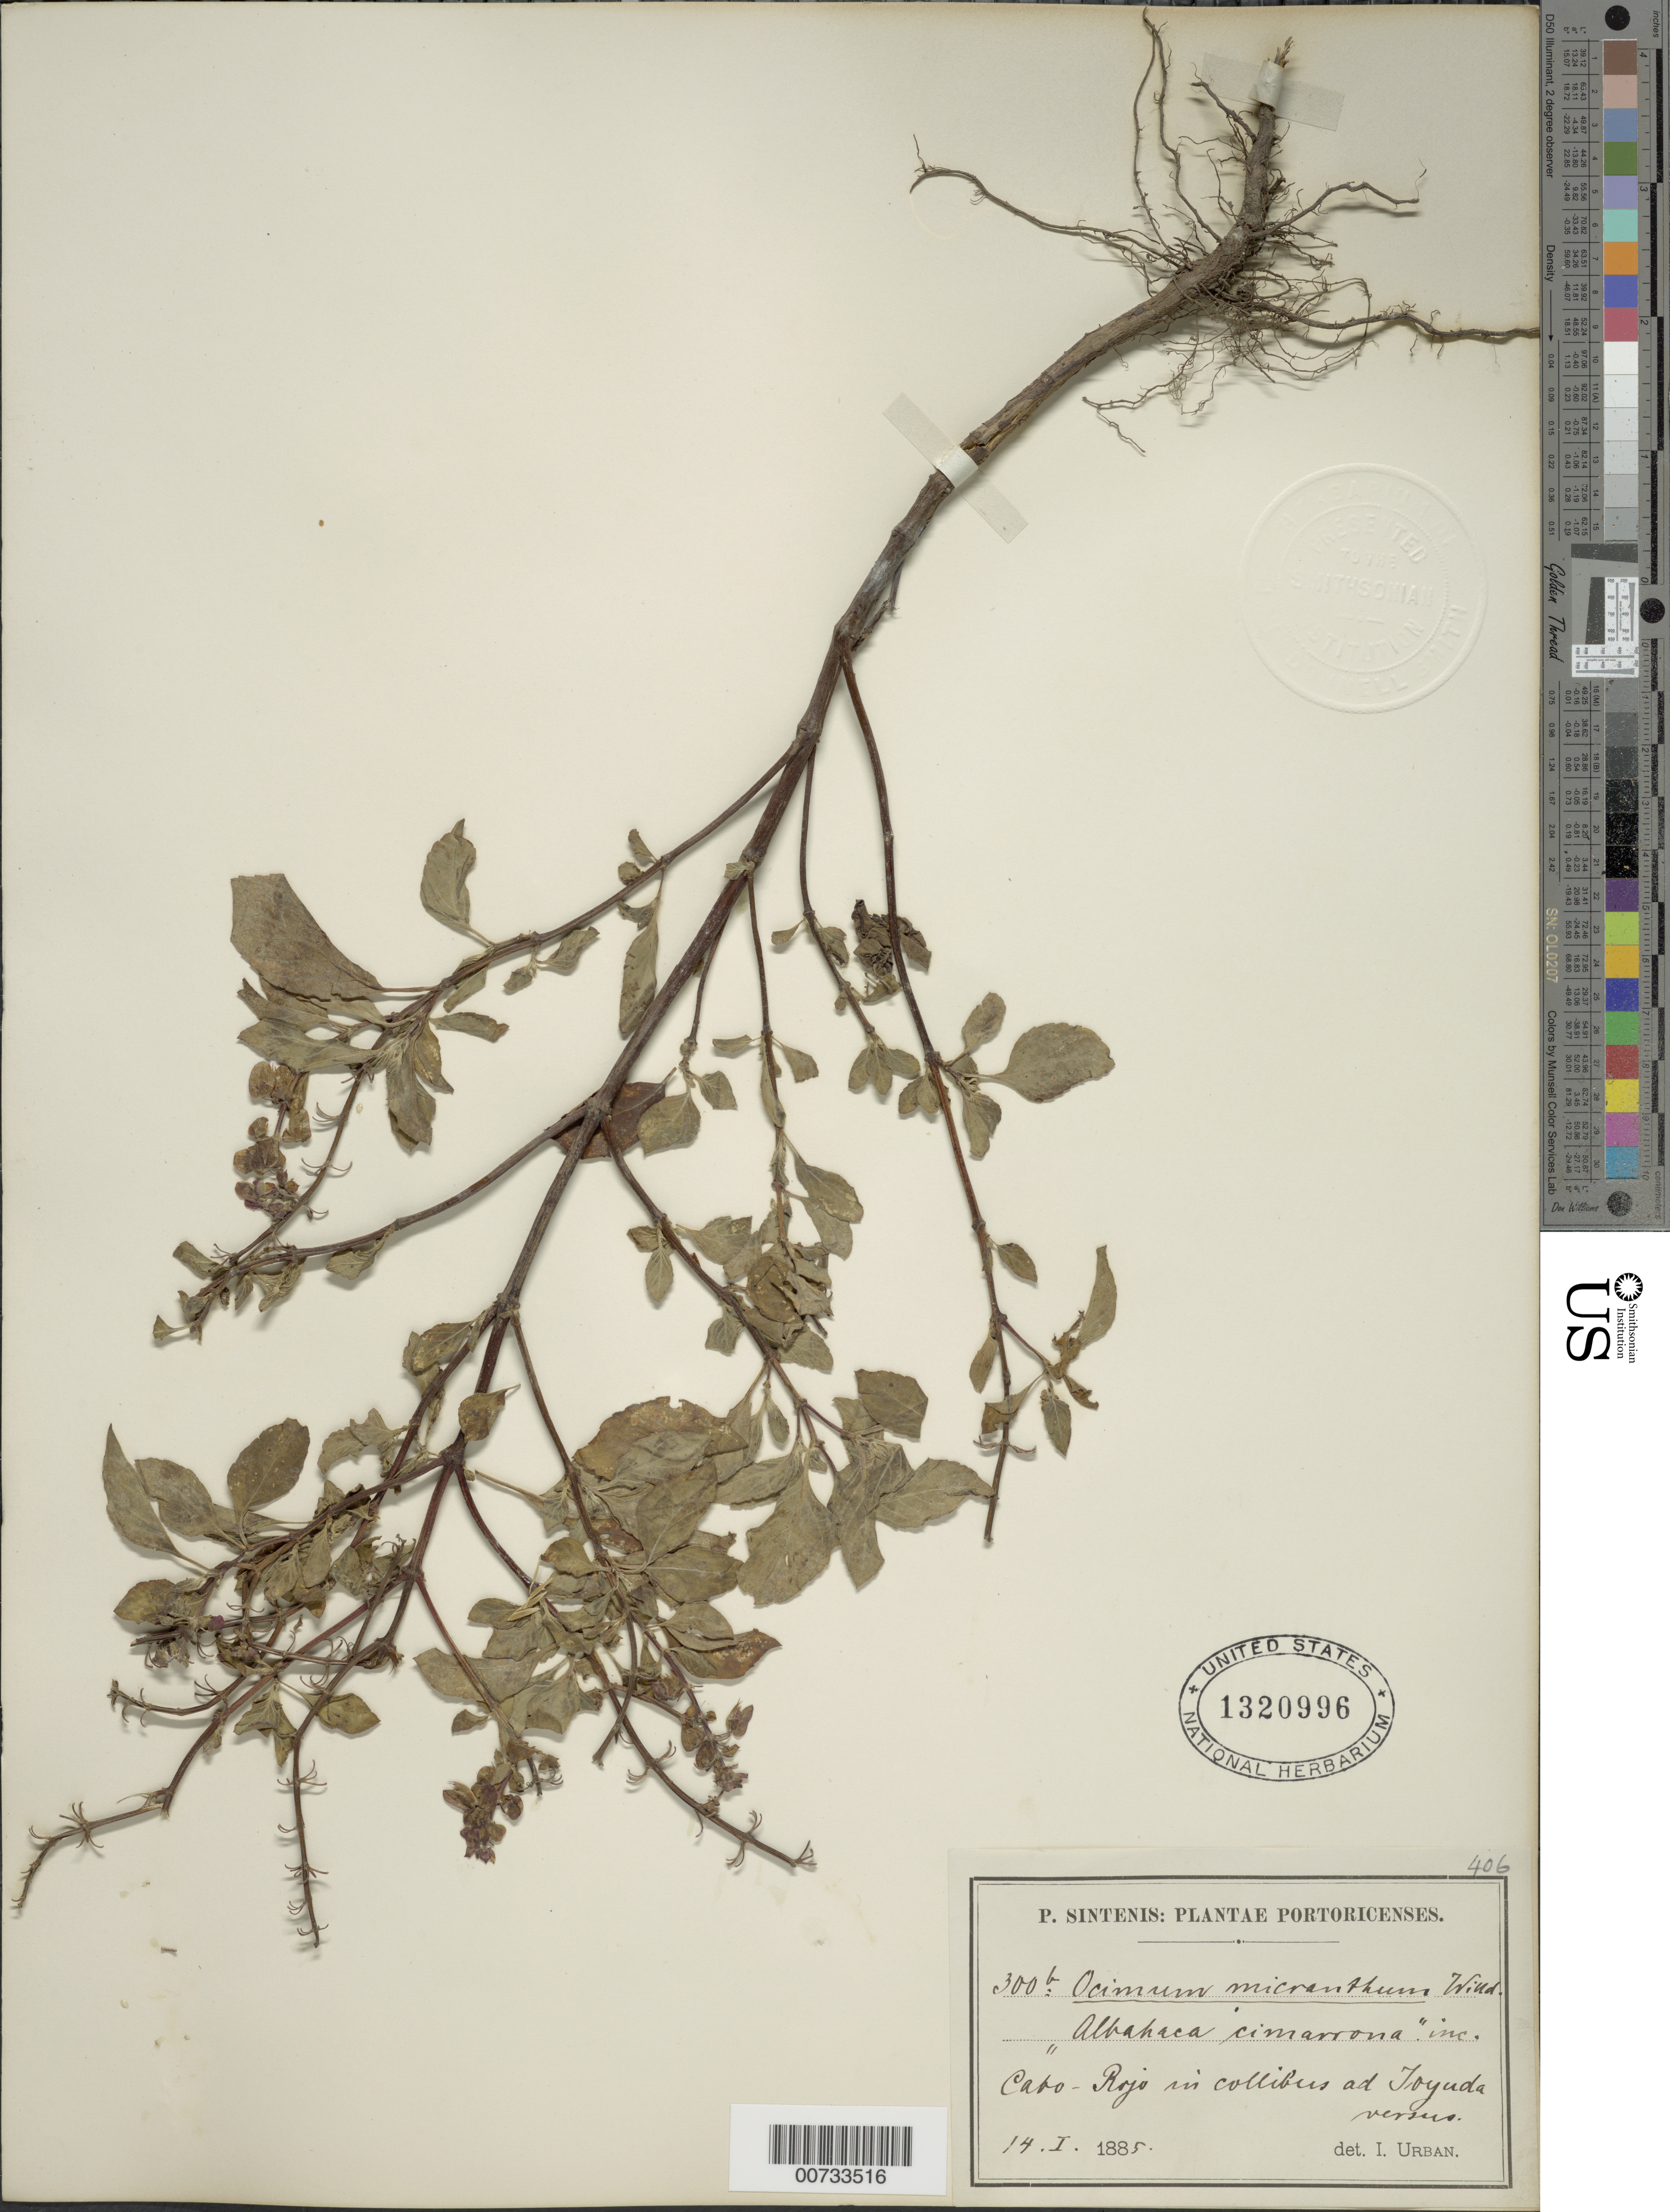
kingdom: Plantae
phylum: Tracheophyta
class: Magnoliopsida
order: Lamiales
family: Lamiaceae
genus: Ocimum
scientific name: Ocimum campechianum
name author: Mill.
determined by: Urban, Ignatz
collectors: P. Sintenis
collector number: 300b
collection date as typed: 14 Jan 1885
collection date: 1885-01-14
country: Puerto Rico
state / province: Cabo Rojo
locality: Cabo Rojo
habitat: In collibus ad Joyuda versus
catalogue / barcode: US 1320996